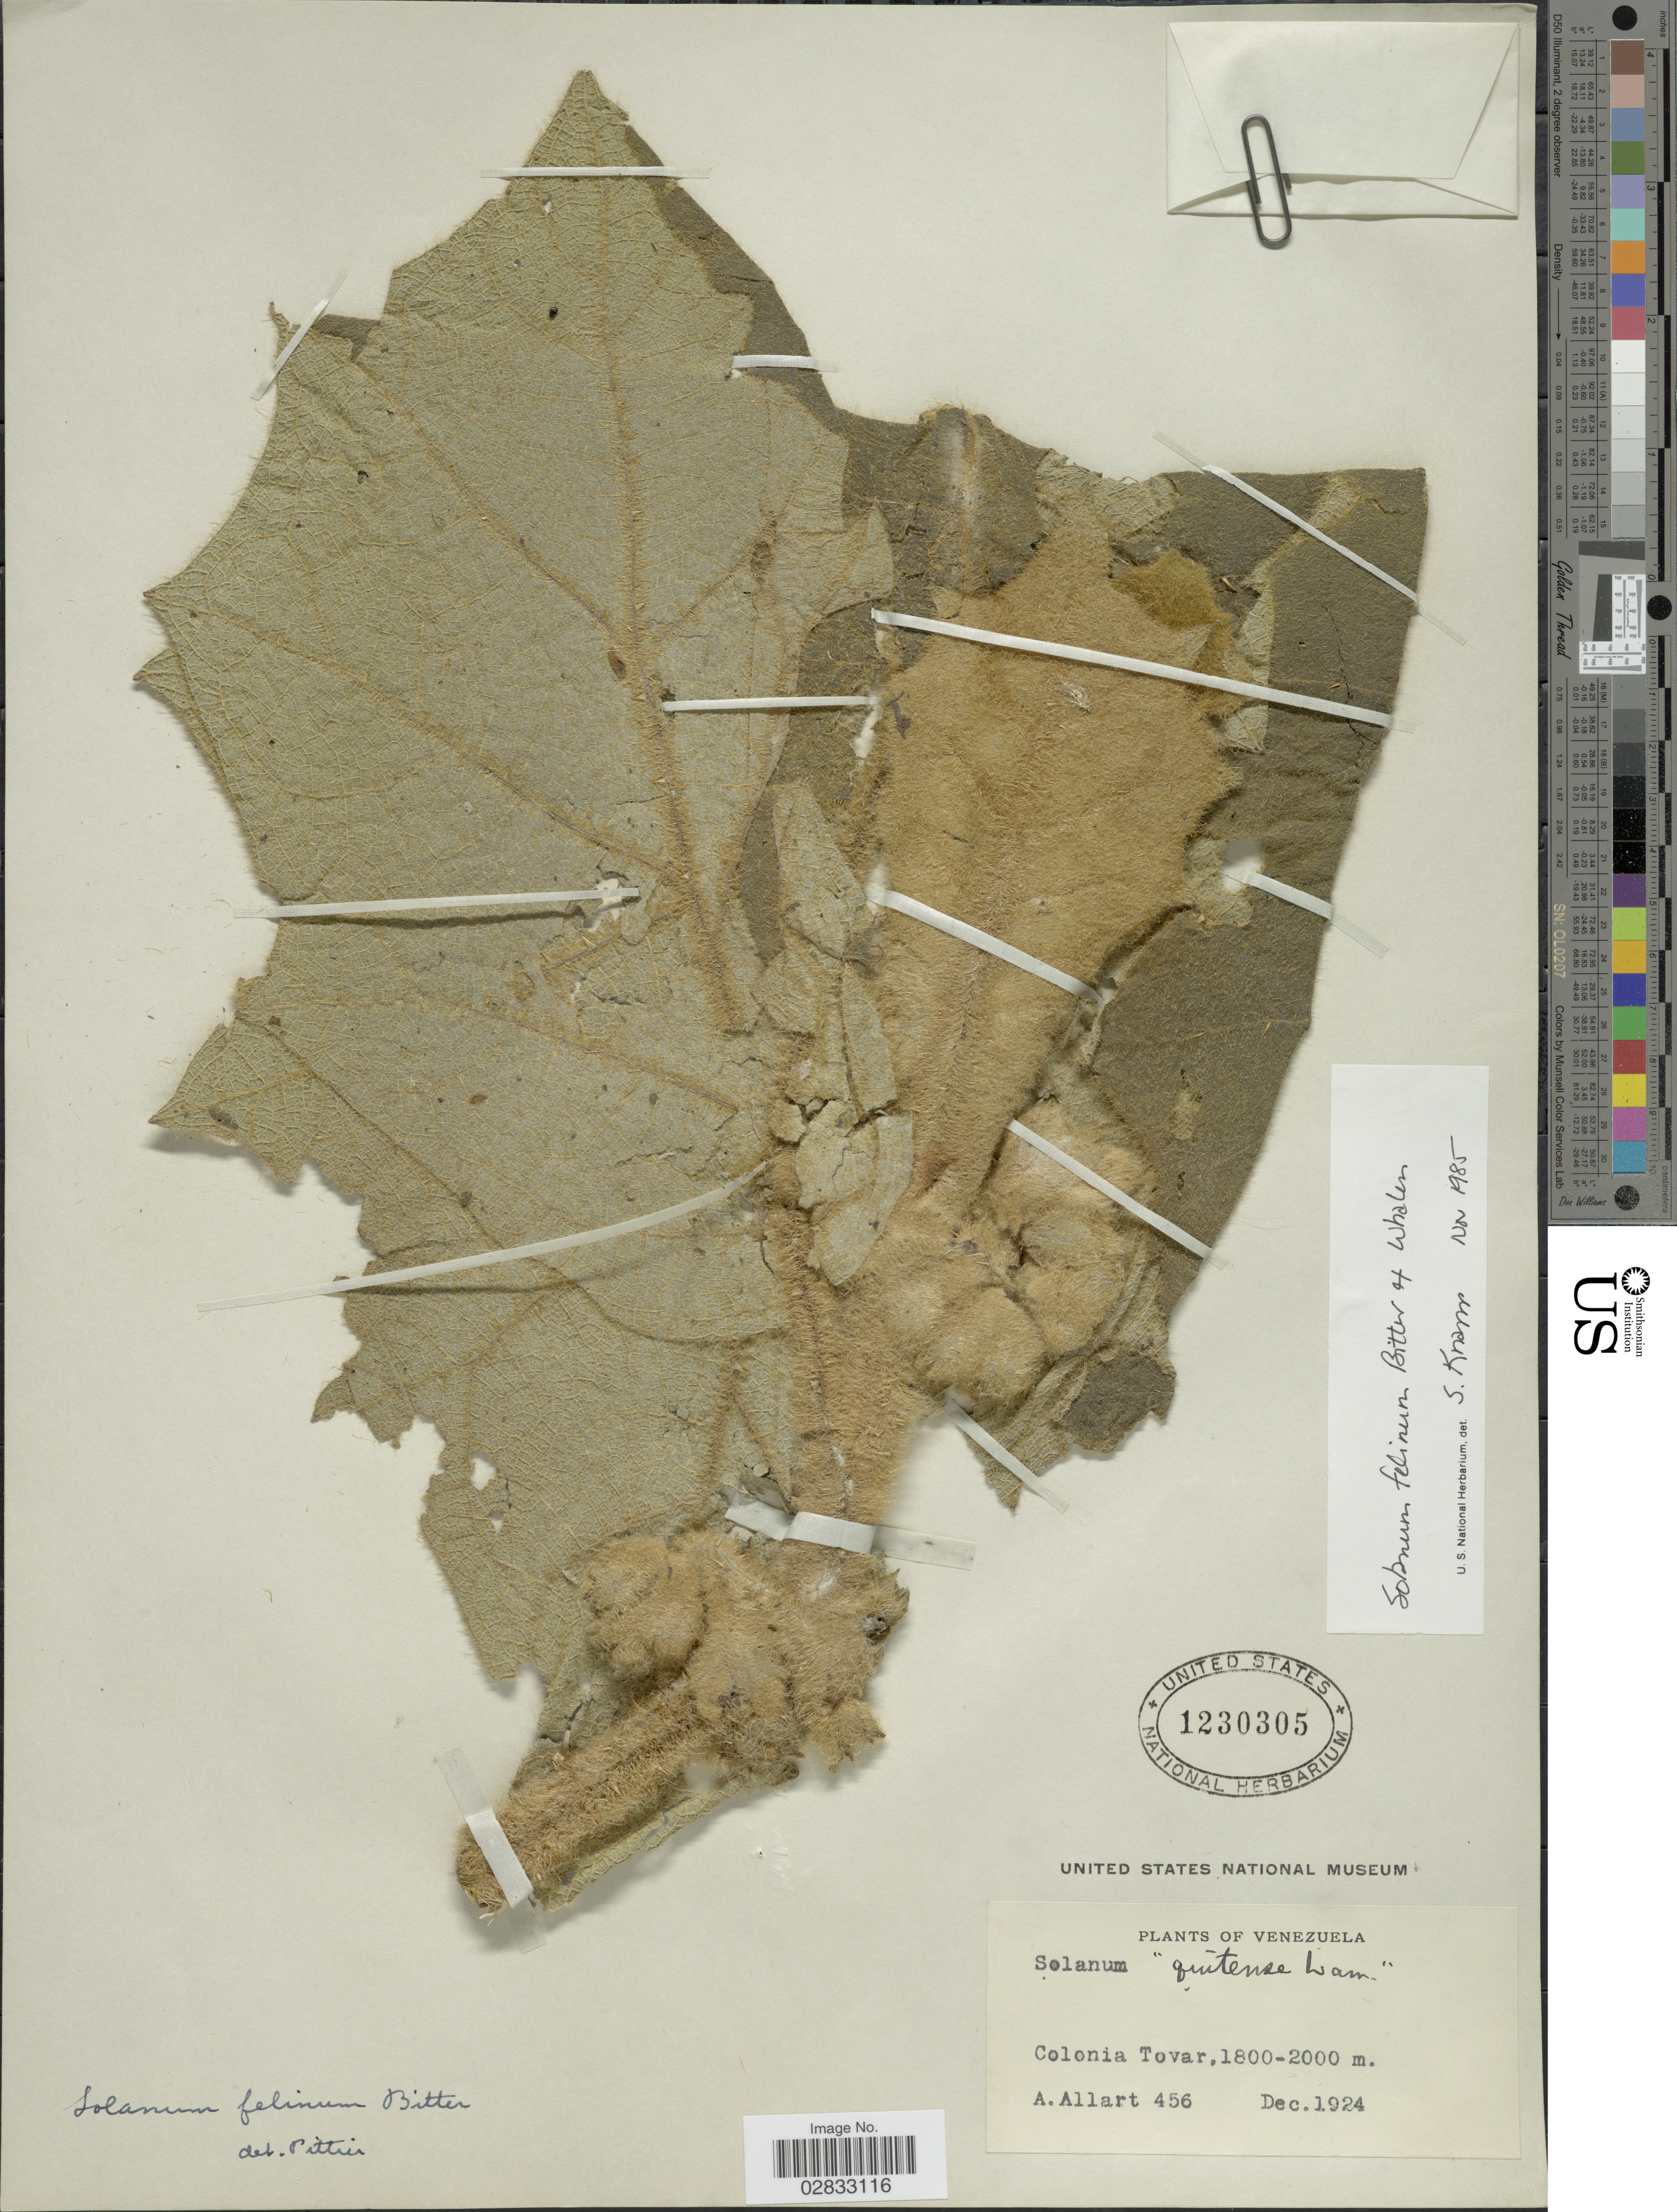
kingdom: Plantae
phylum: Tracheophyta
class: Magnoliopsida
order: Solanales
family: Solanaceae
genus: Solanum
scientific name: Solanum felinum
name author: Bitter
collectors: A. Allart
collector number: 456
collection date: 1924-12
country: Venezuela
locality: Colonia Tovar.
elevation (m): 1800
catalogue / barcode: US 1230305